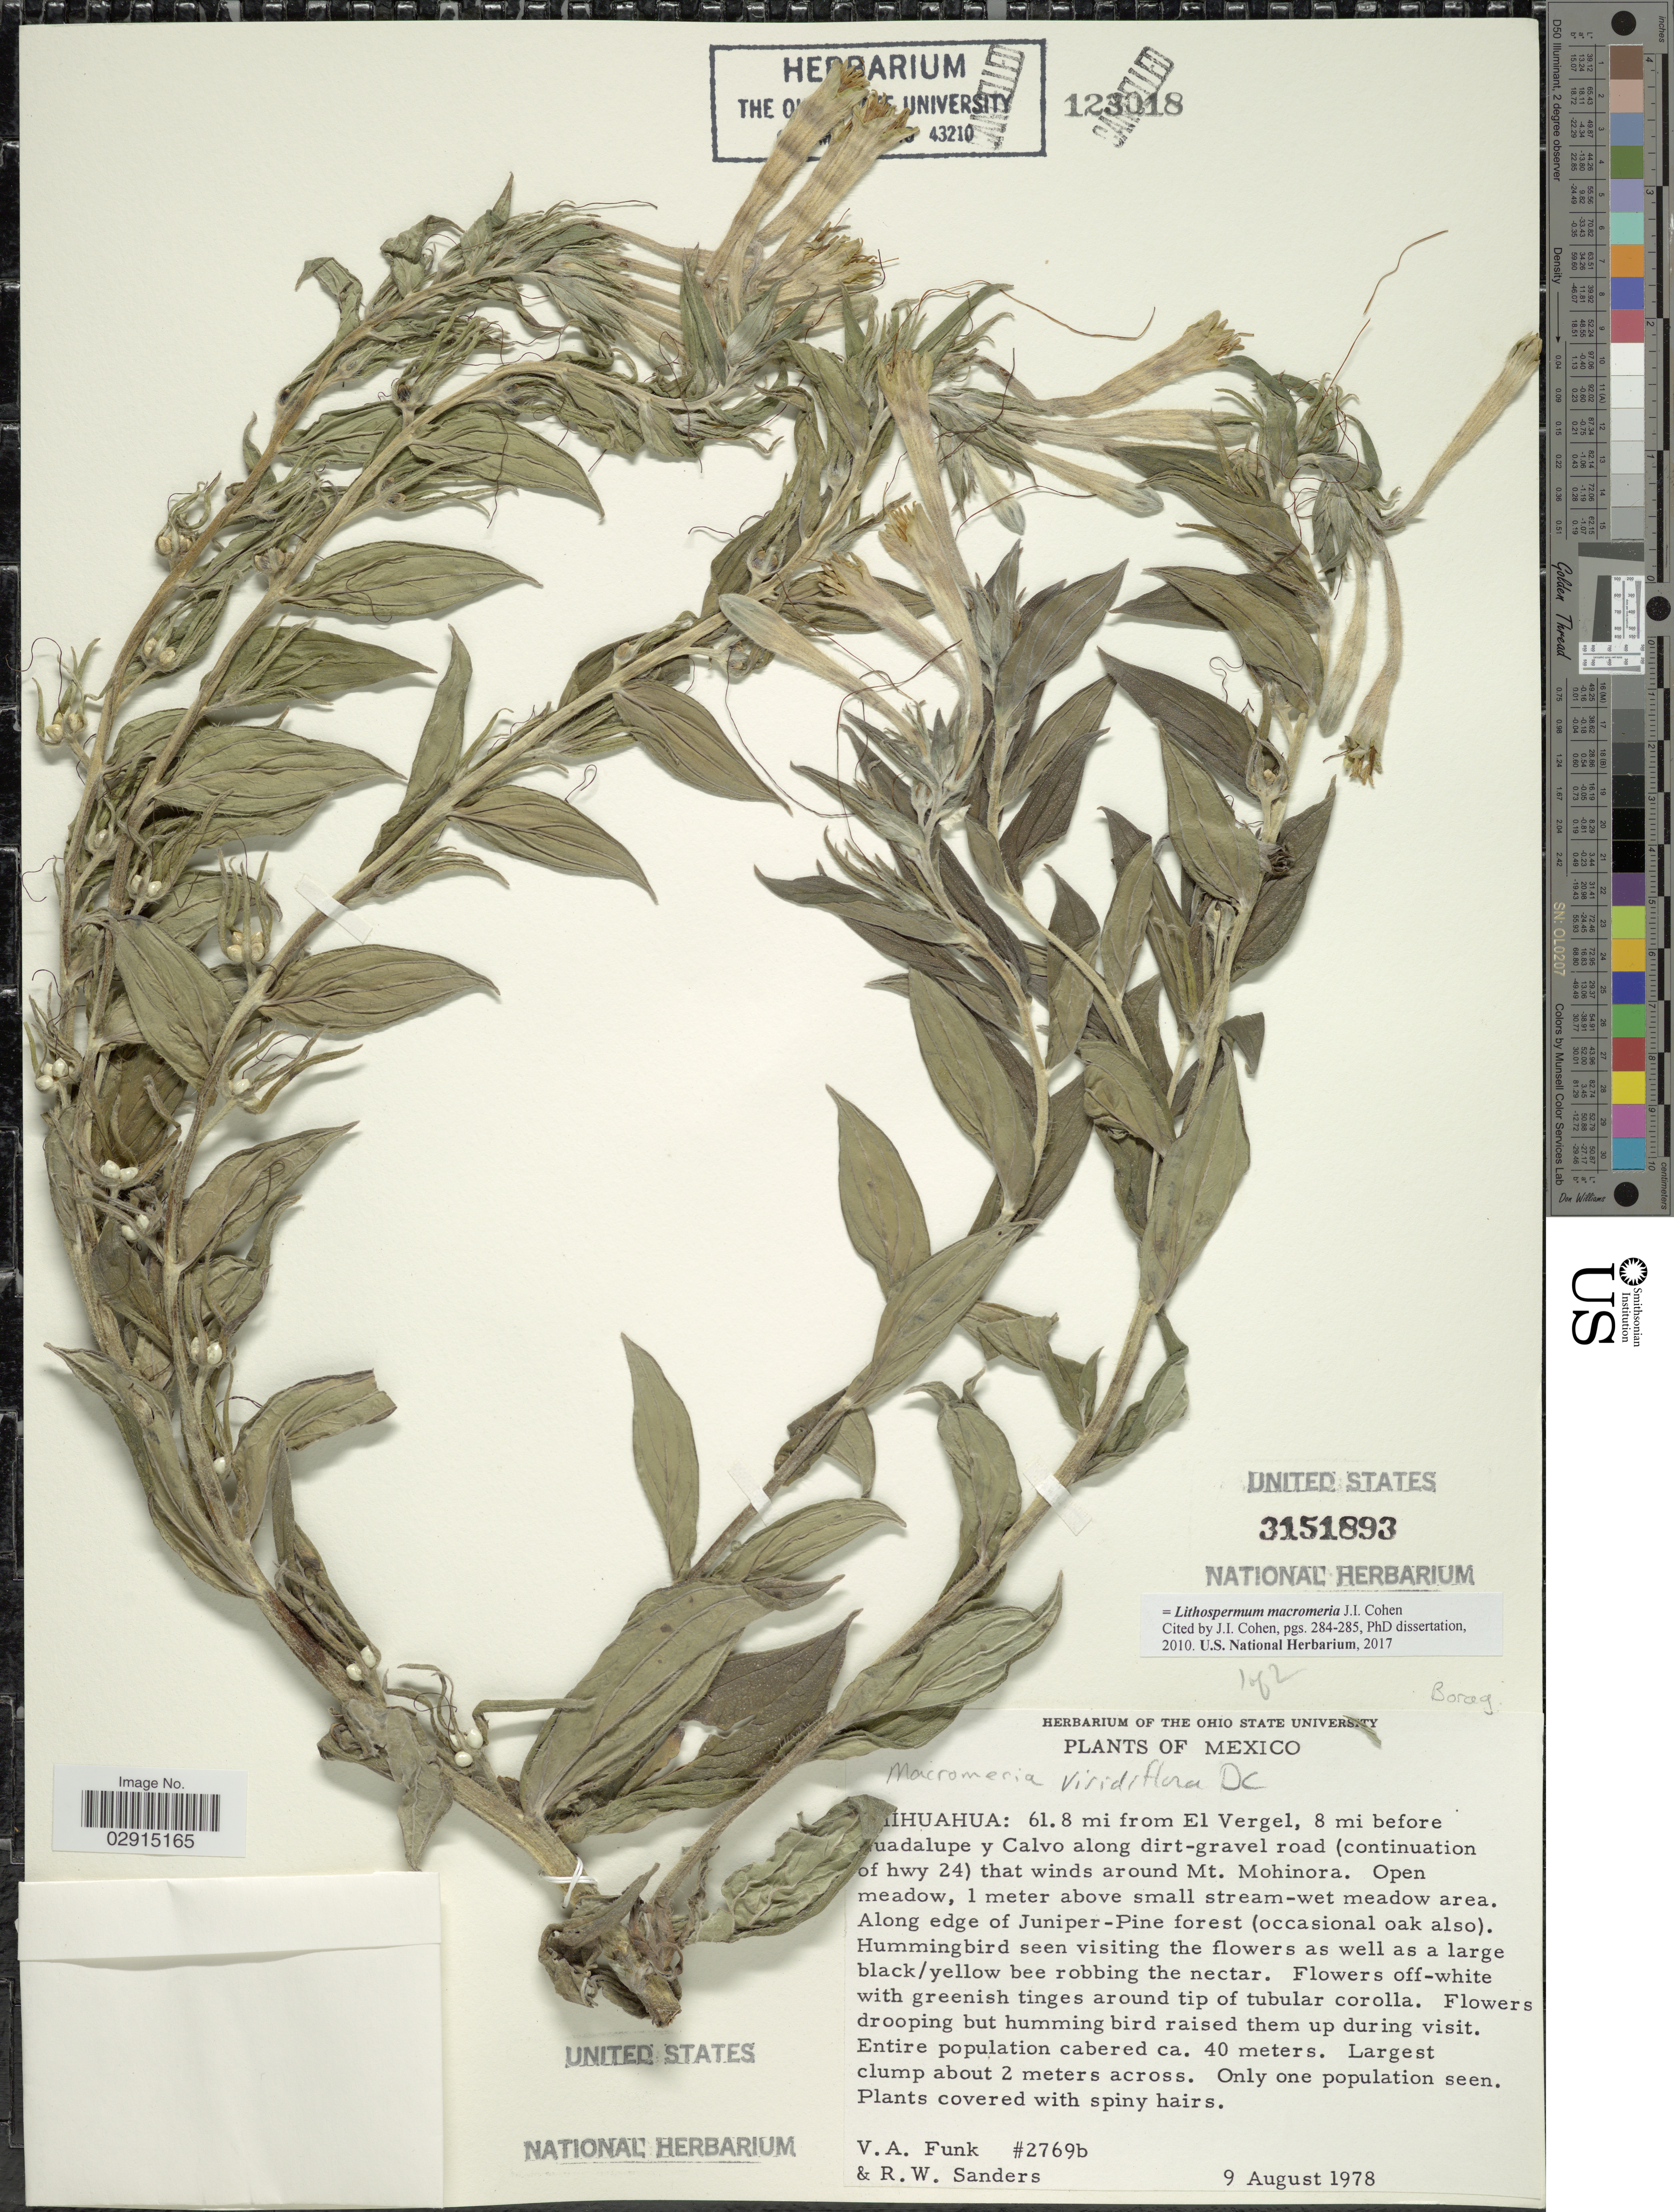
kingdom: Plantae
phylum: Tracheophyta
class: Magnoliopsida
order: Boraginales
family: Boraginaceae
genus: Lithospermum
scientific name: Lithospermum macromeria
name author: Cohen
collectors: V. Funk & R. W. Sanders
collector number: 2769b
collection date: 1978-08-09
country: Mexico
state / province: Chihuahua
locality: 61.8 mi from El Vergel, 8 mi before Guadalupe y Calvo along dirt-gravel road (continuation of hwy 24) that winds around Mt. Mohinora.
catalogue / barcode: US 3151893